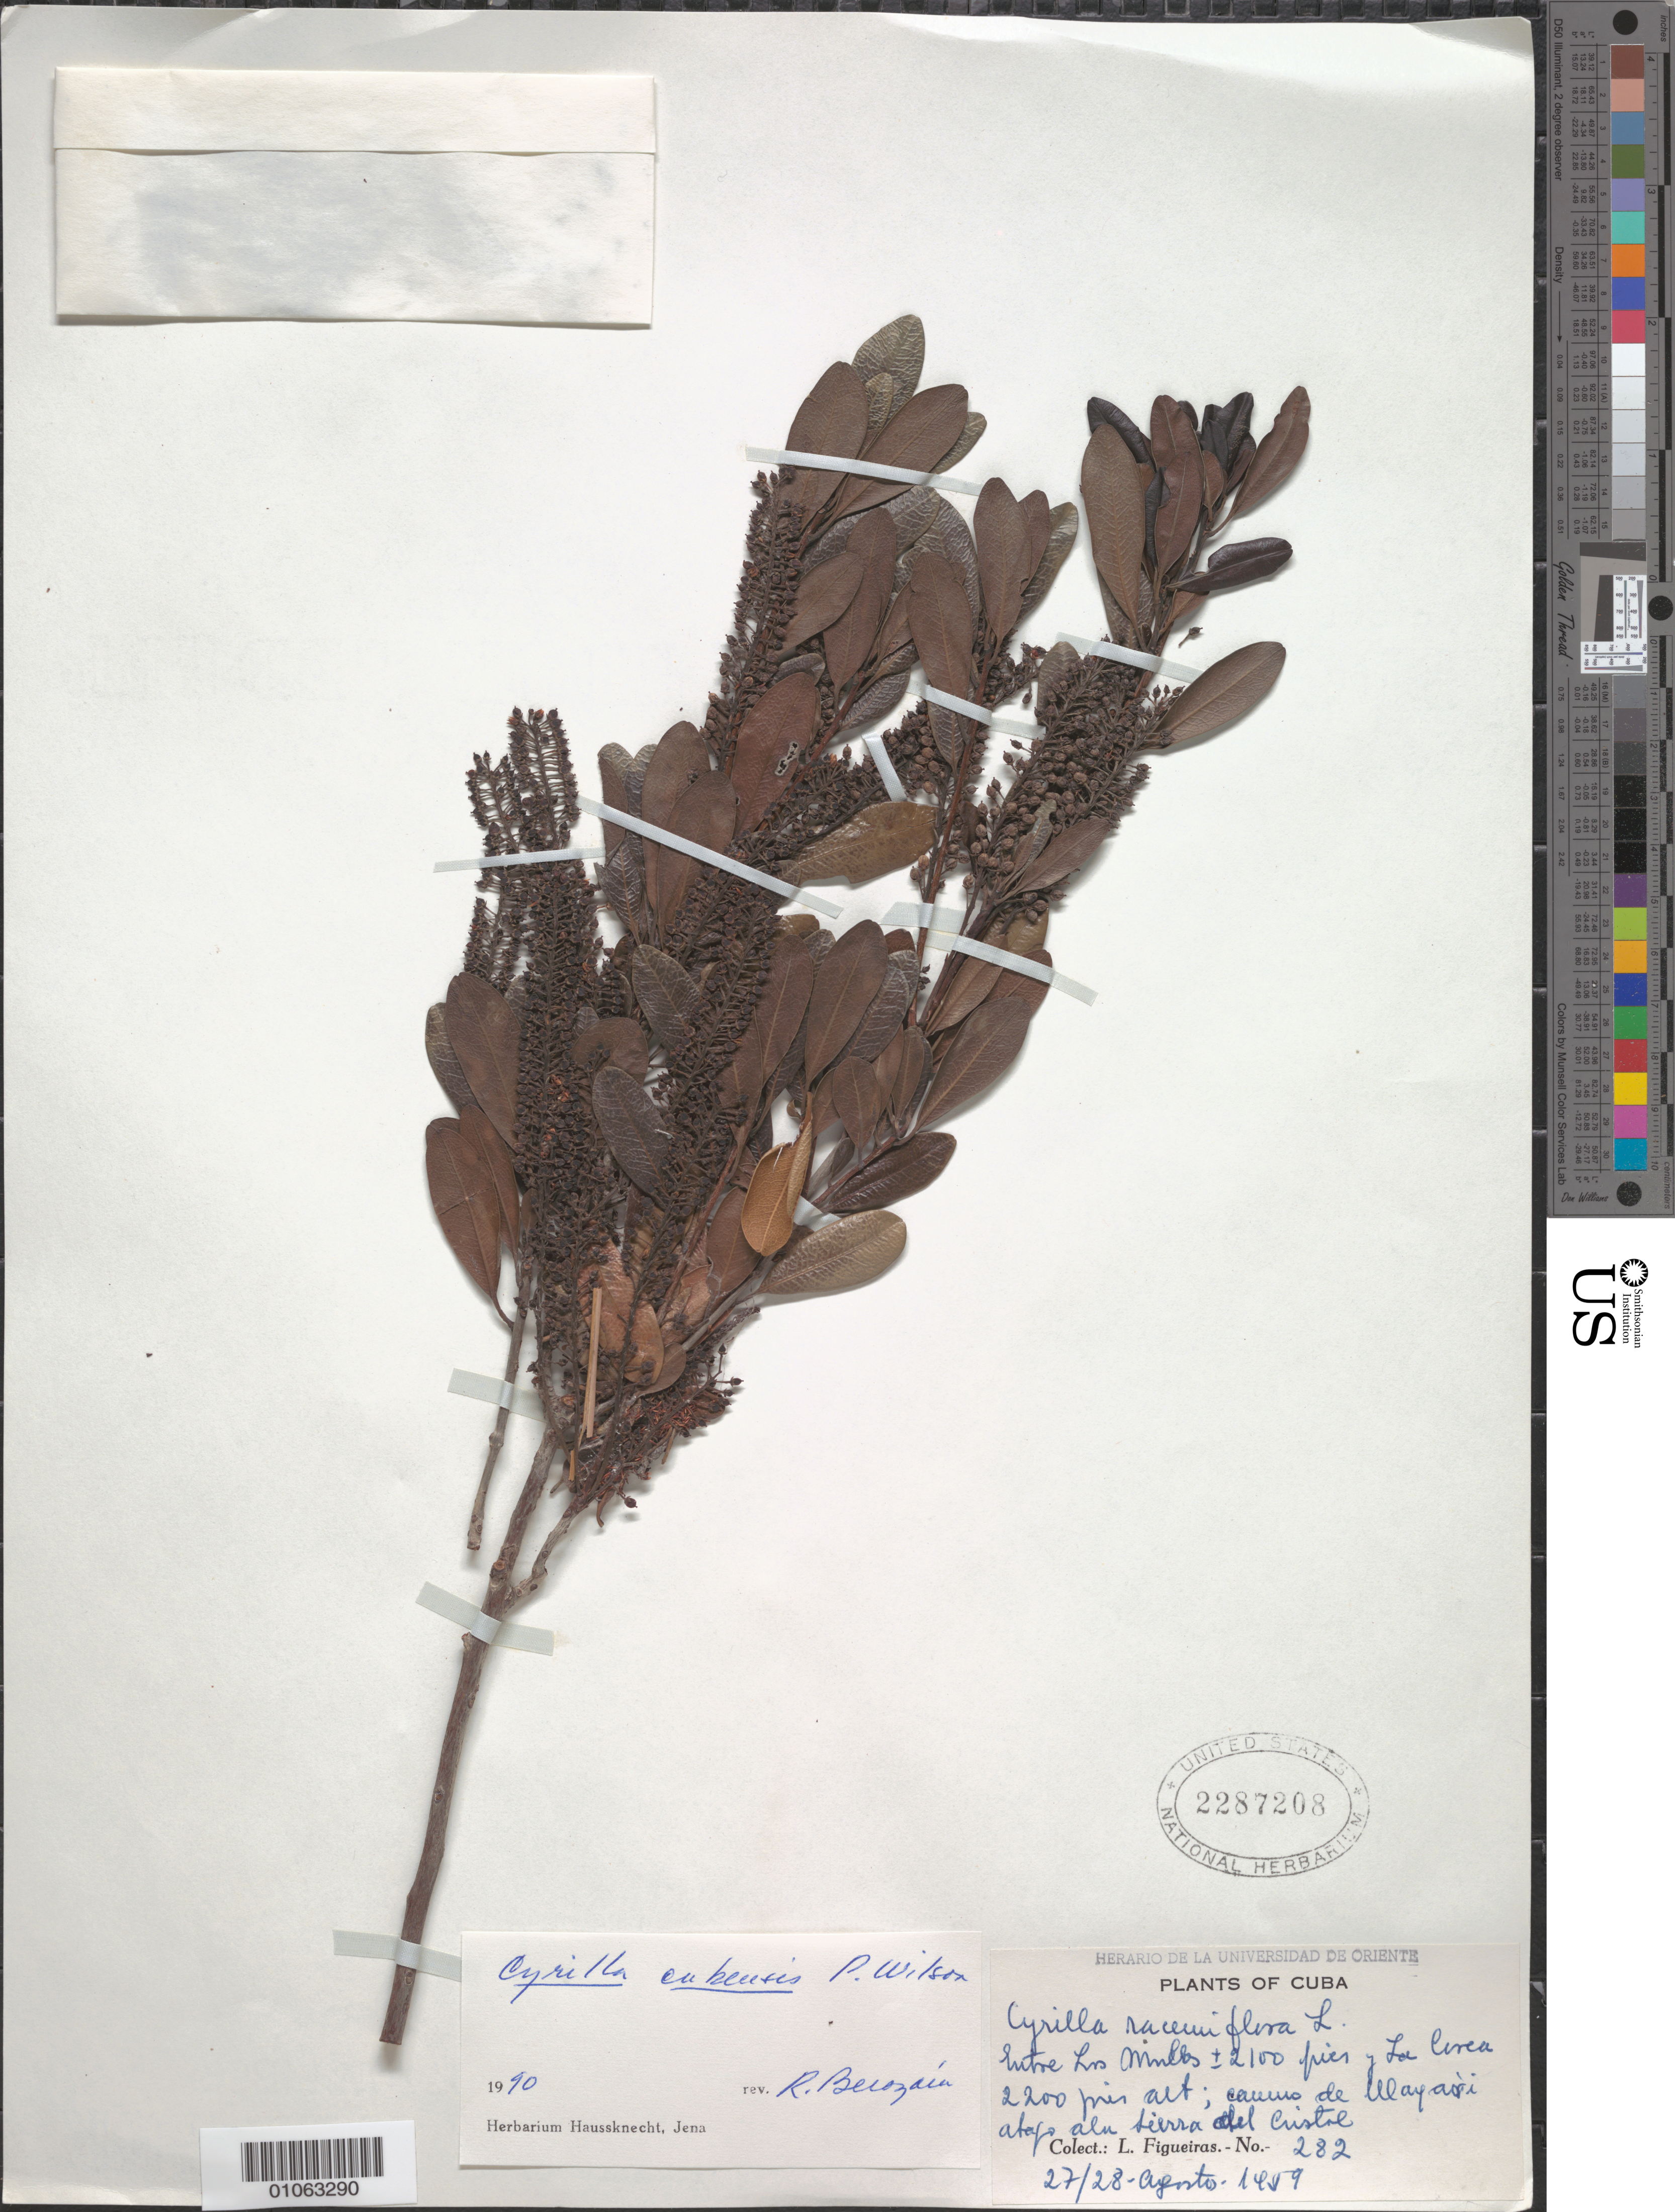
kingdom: Plantae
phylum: Tracheophyta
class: Magnoliopsida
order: Ericales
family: Cyrillaceae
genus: Cyrilla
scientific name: Cyrilla cubensis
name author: P. Wilson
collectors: M. López Figueiras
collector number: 282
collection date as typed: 27 Aug 1959 to 28 Aug 1959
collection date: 1959-08-27/1959-08-28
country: Cuba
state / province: Holguín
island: Cuba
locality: Camino de Mayari, Sierra de Cristal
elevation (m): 640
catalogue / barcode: US 2287208